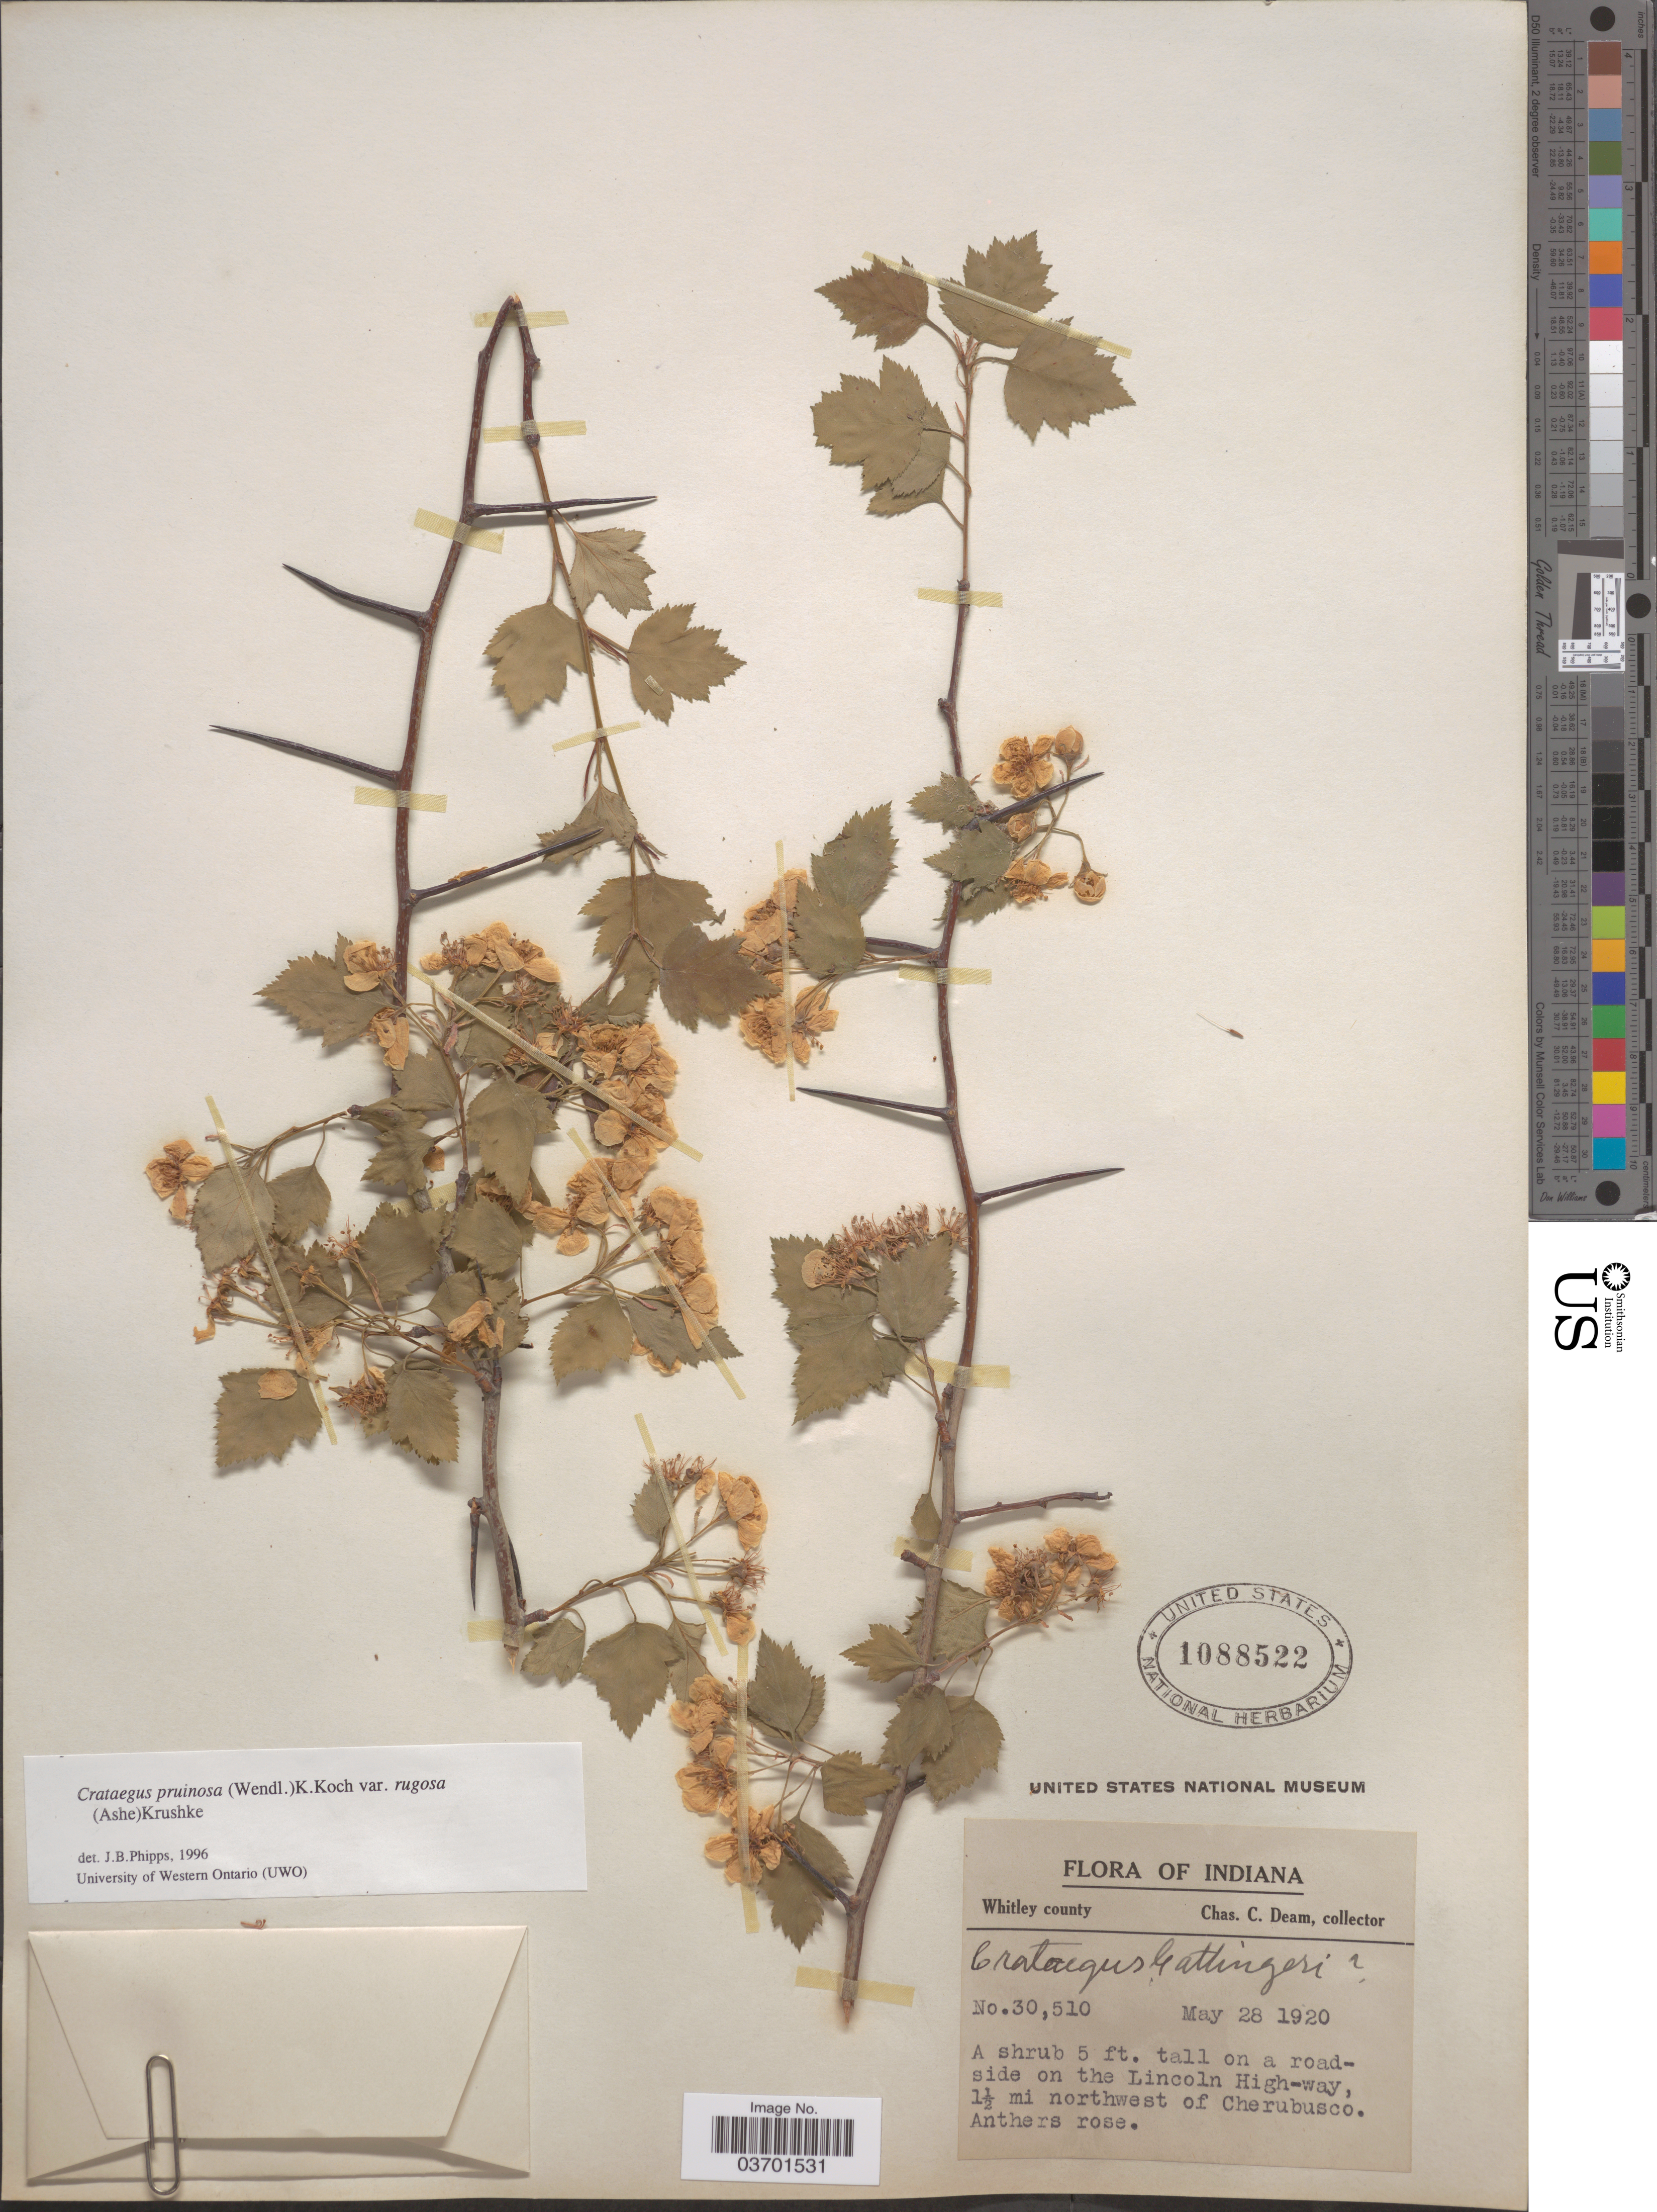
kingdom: Plantae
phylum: Tracheophyta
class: Magnoliopsida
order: Rosales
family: Rosaceae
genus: Crataegus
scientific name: Crataegus pruinosa var. rugosa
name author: (Ashe) Kruschke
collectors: C. C. Deam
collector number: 30510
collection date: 1920-05-28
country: United States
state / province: Indiana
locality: Whitley county. On a roadside on the Lincoln High-way, 1½ mi northwest of Cherubusco.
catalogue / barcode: US 1088522